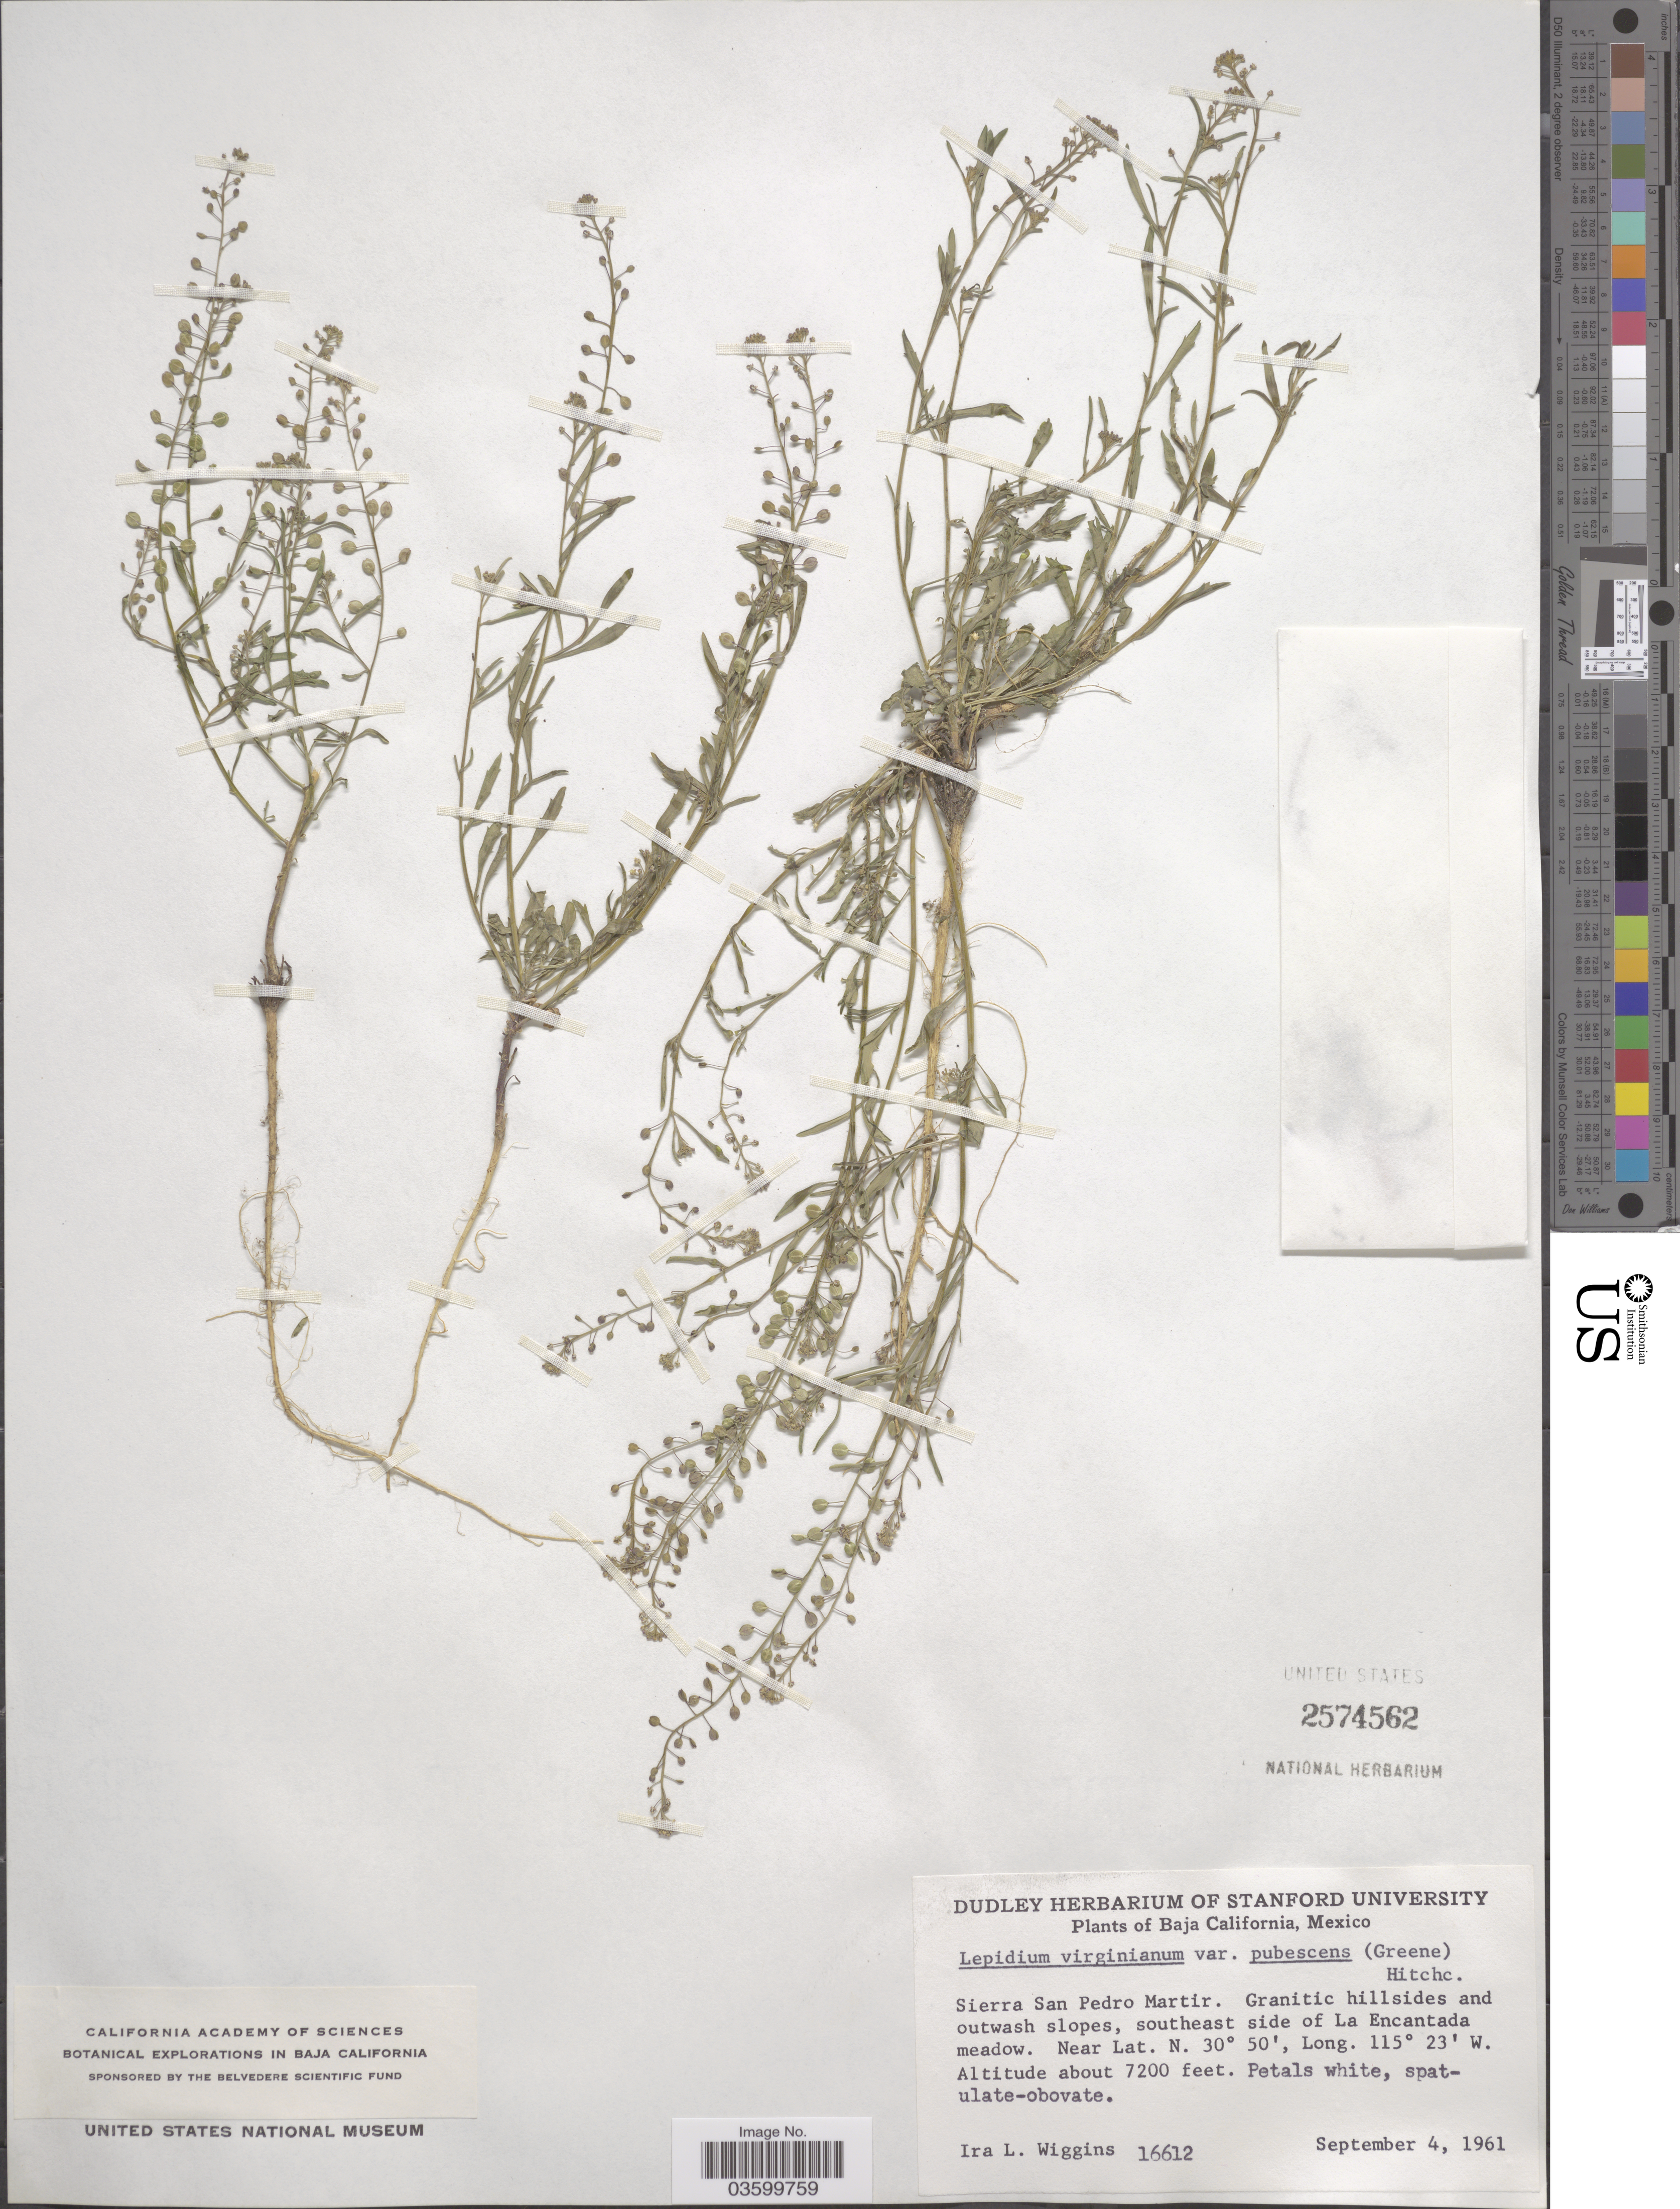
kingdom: Plantae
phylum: Tracheophyta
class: Magnoliopsida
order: Brassicales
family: Brassicaceae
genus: Lepidium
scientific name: Lepidium virginicum var. pubescens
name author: (Greene) C.L. Hitchc.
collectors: I. L. Wiggins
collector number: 16612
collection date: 1961-09-04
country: Mexico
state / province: Baja California Norte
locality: Sierra San Pedro Martir. Southeast side of La Encantada meadow.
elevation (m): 2195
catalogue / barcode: US 2574562